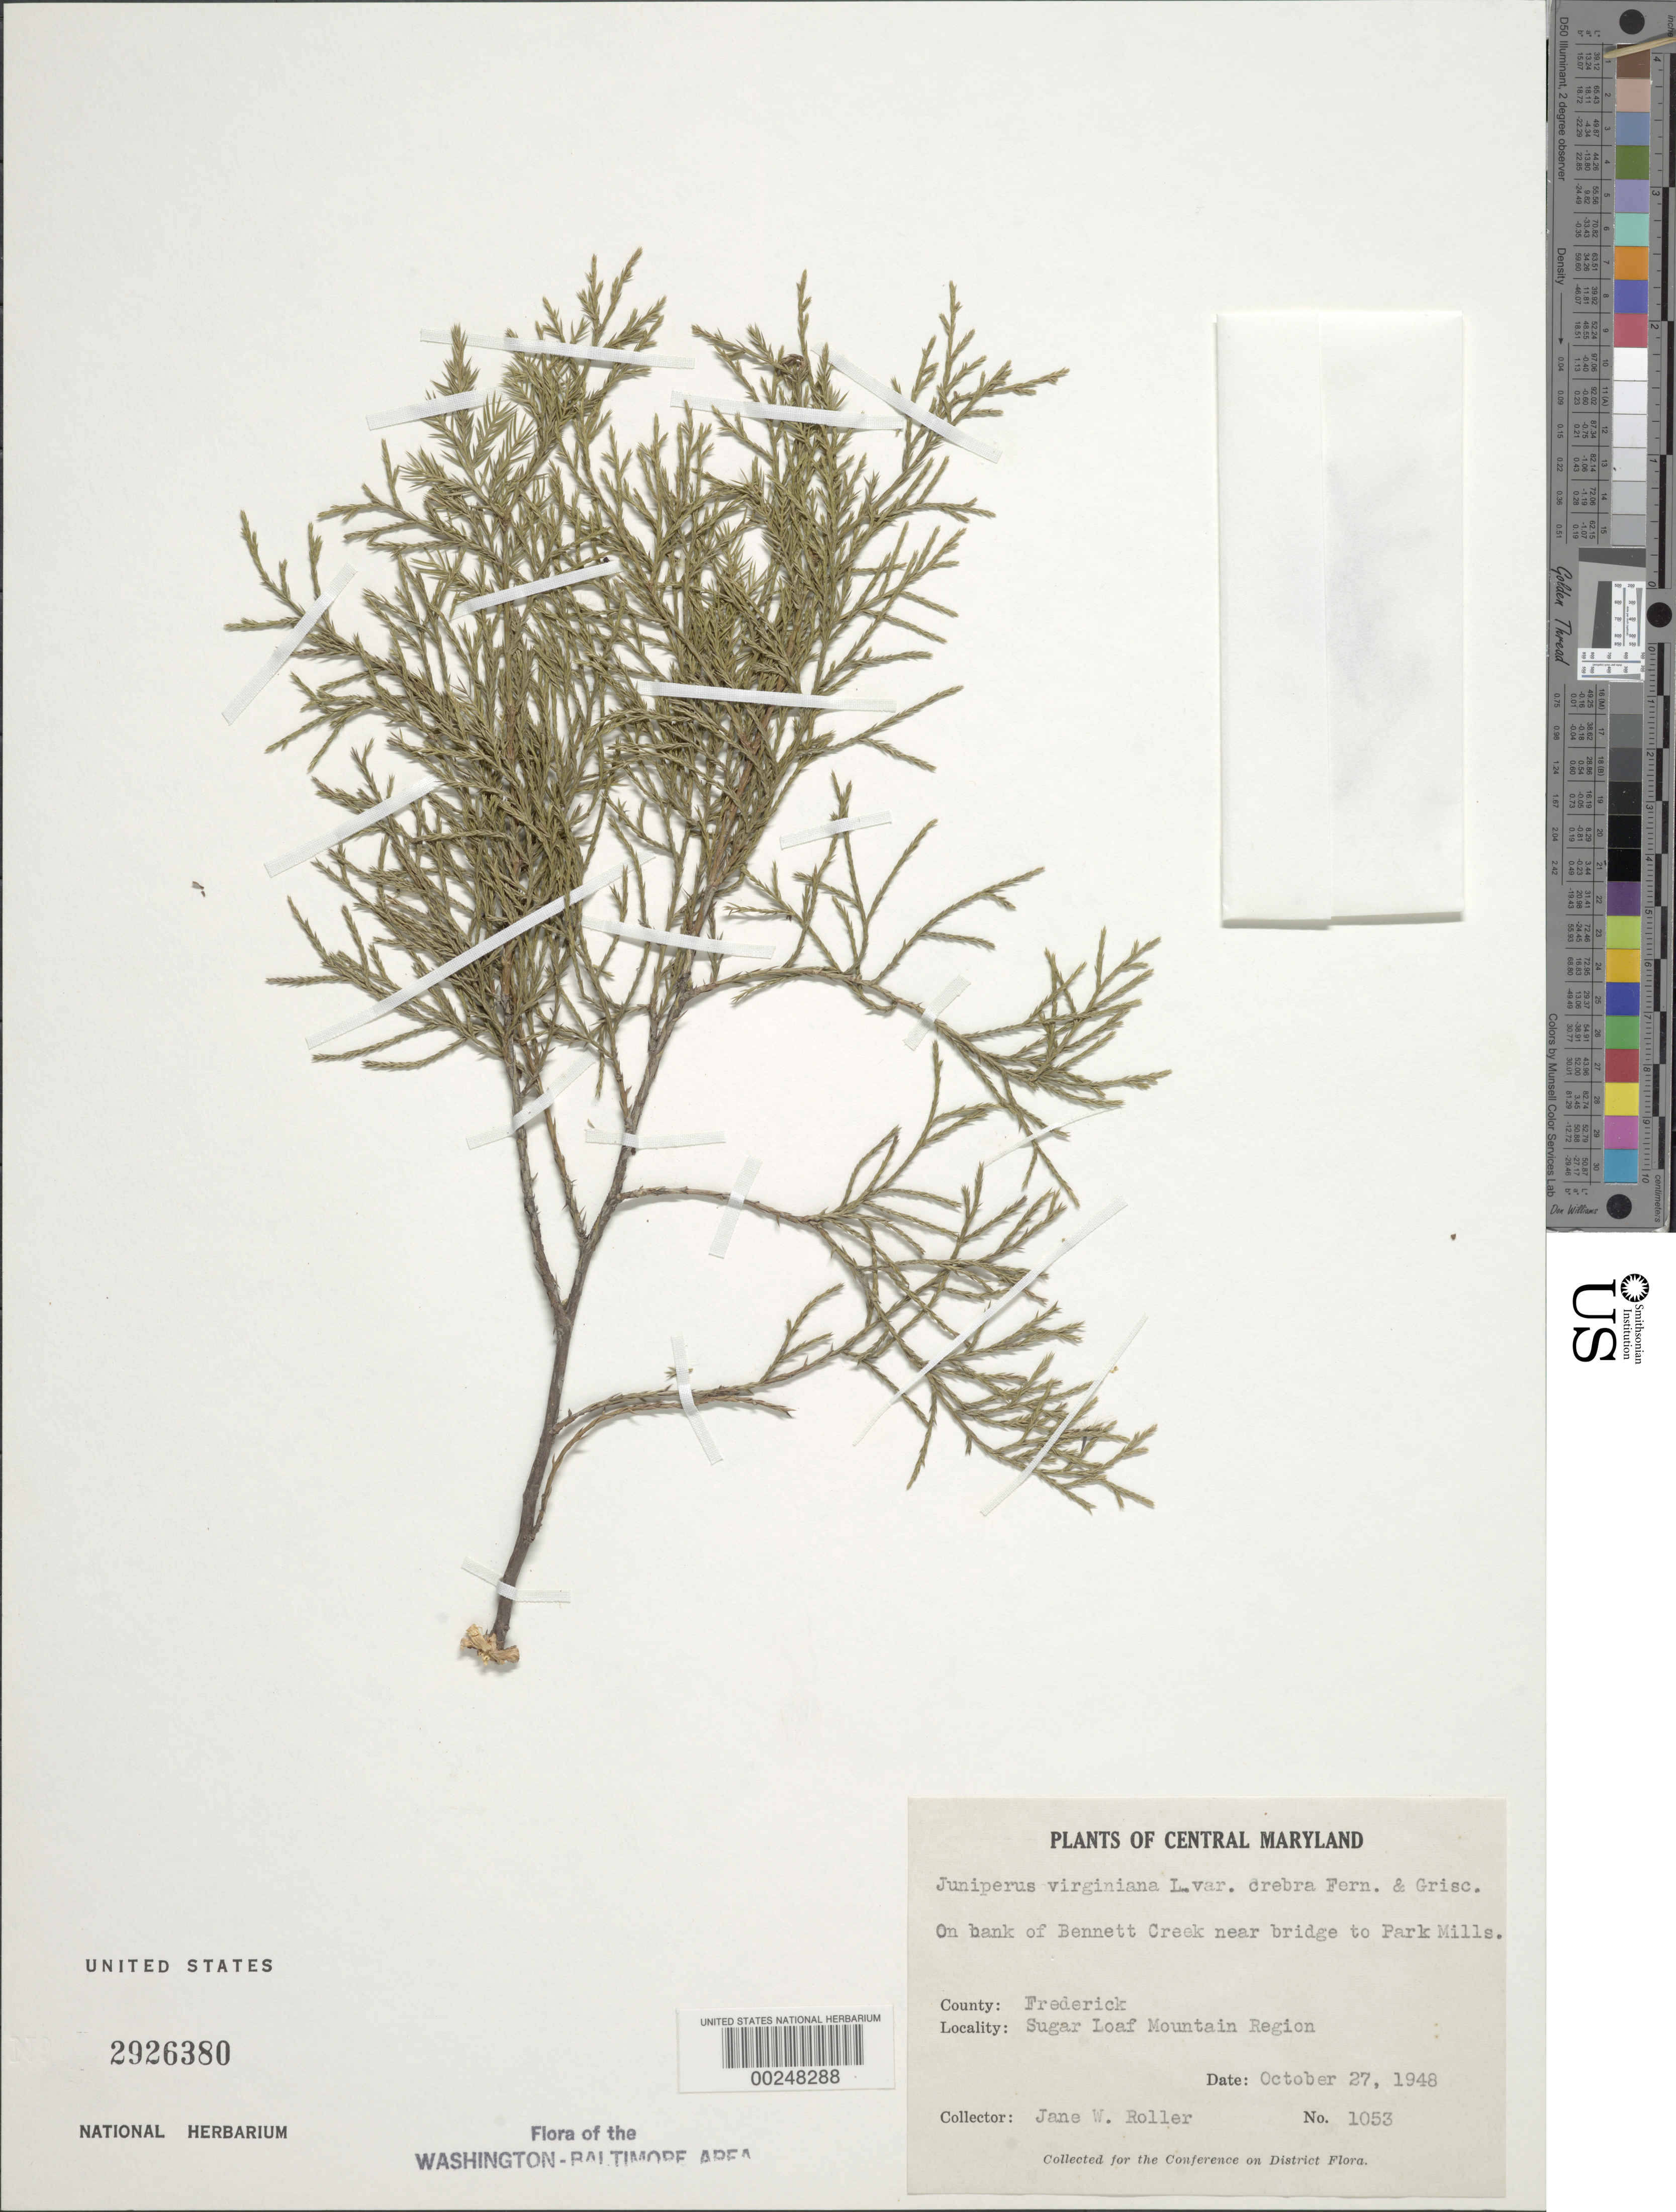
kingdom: Plantae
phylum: Tracheophyta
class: Pinopsida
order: Pinales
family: Cupressaceae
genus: Juniperus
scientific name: Juniperus virginiana var. crebra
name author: Fernald & Griscom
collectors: J. W. Roller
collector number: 1053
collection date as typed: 27 Oct 1948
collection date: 1948-10-27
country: United States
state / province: Maryland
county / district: Frederick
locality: Sugar Loaf Mountain Region, Bennett Creek near bridge to Park Mills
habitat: On bank of creek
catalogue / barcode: US 2926380